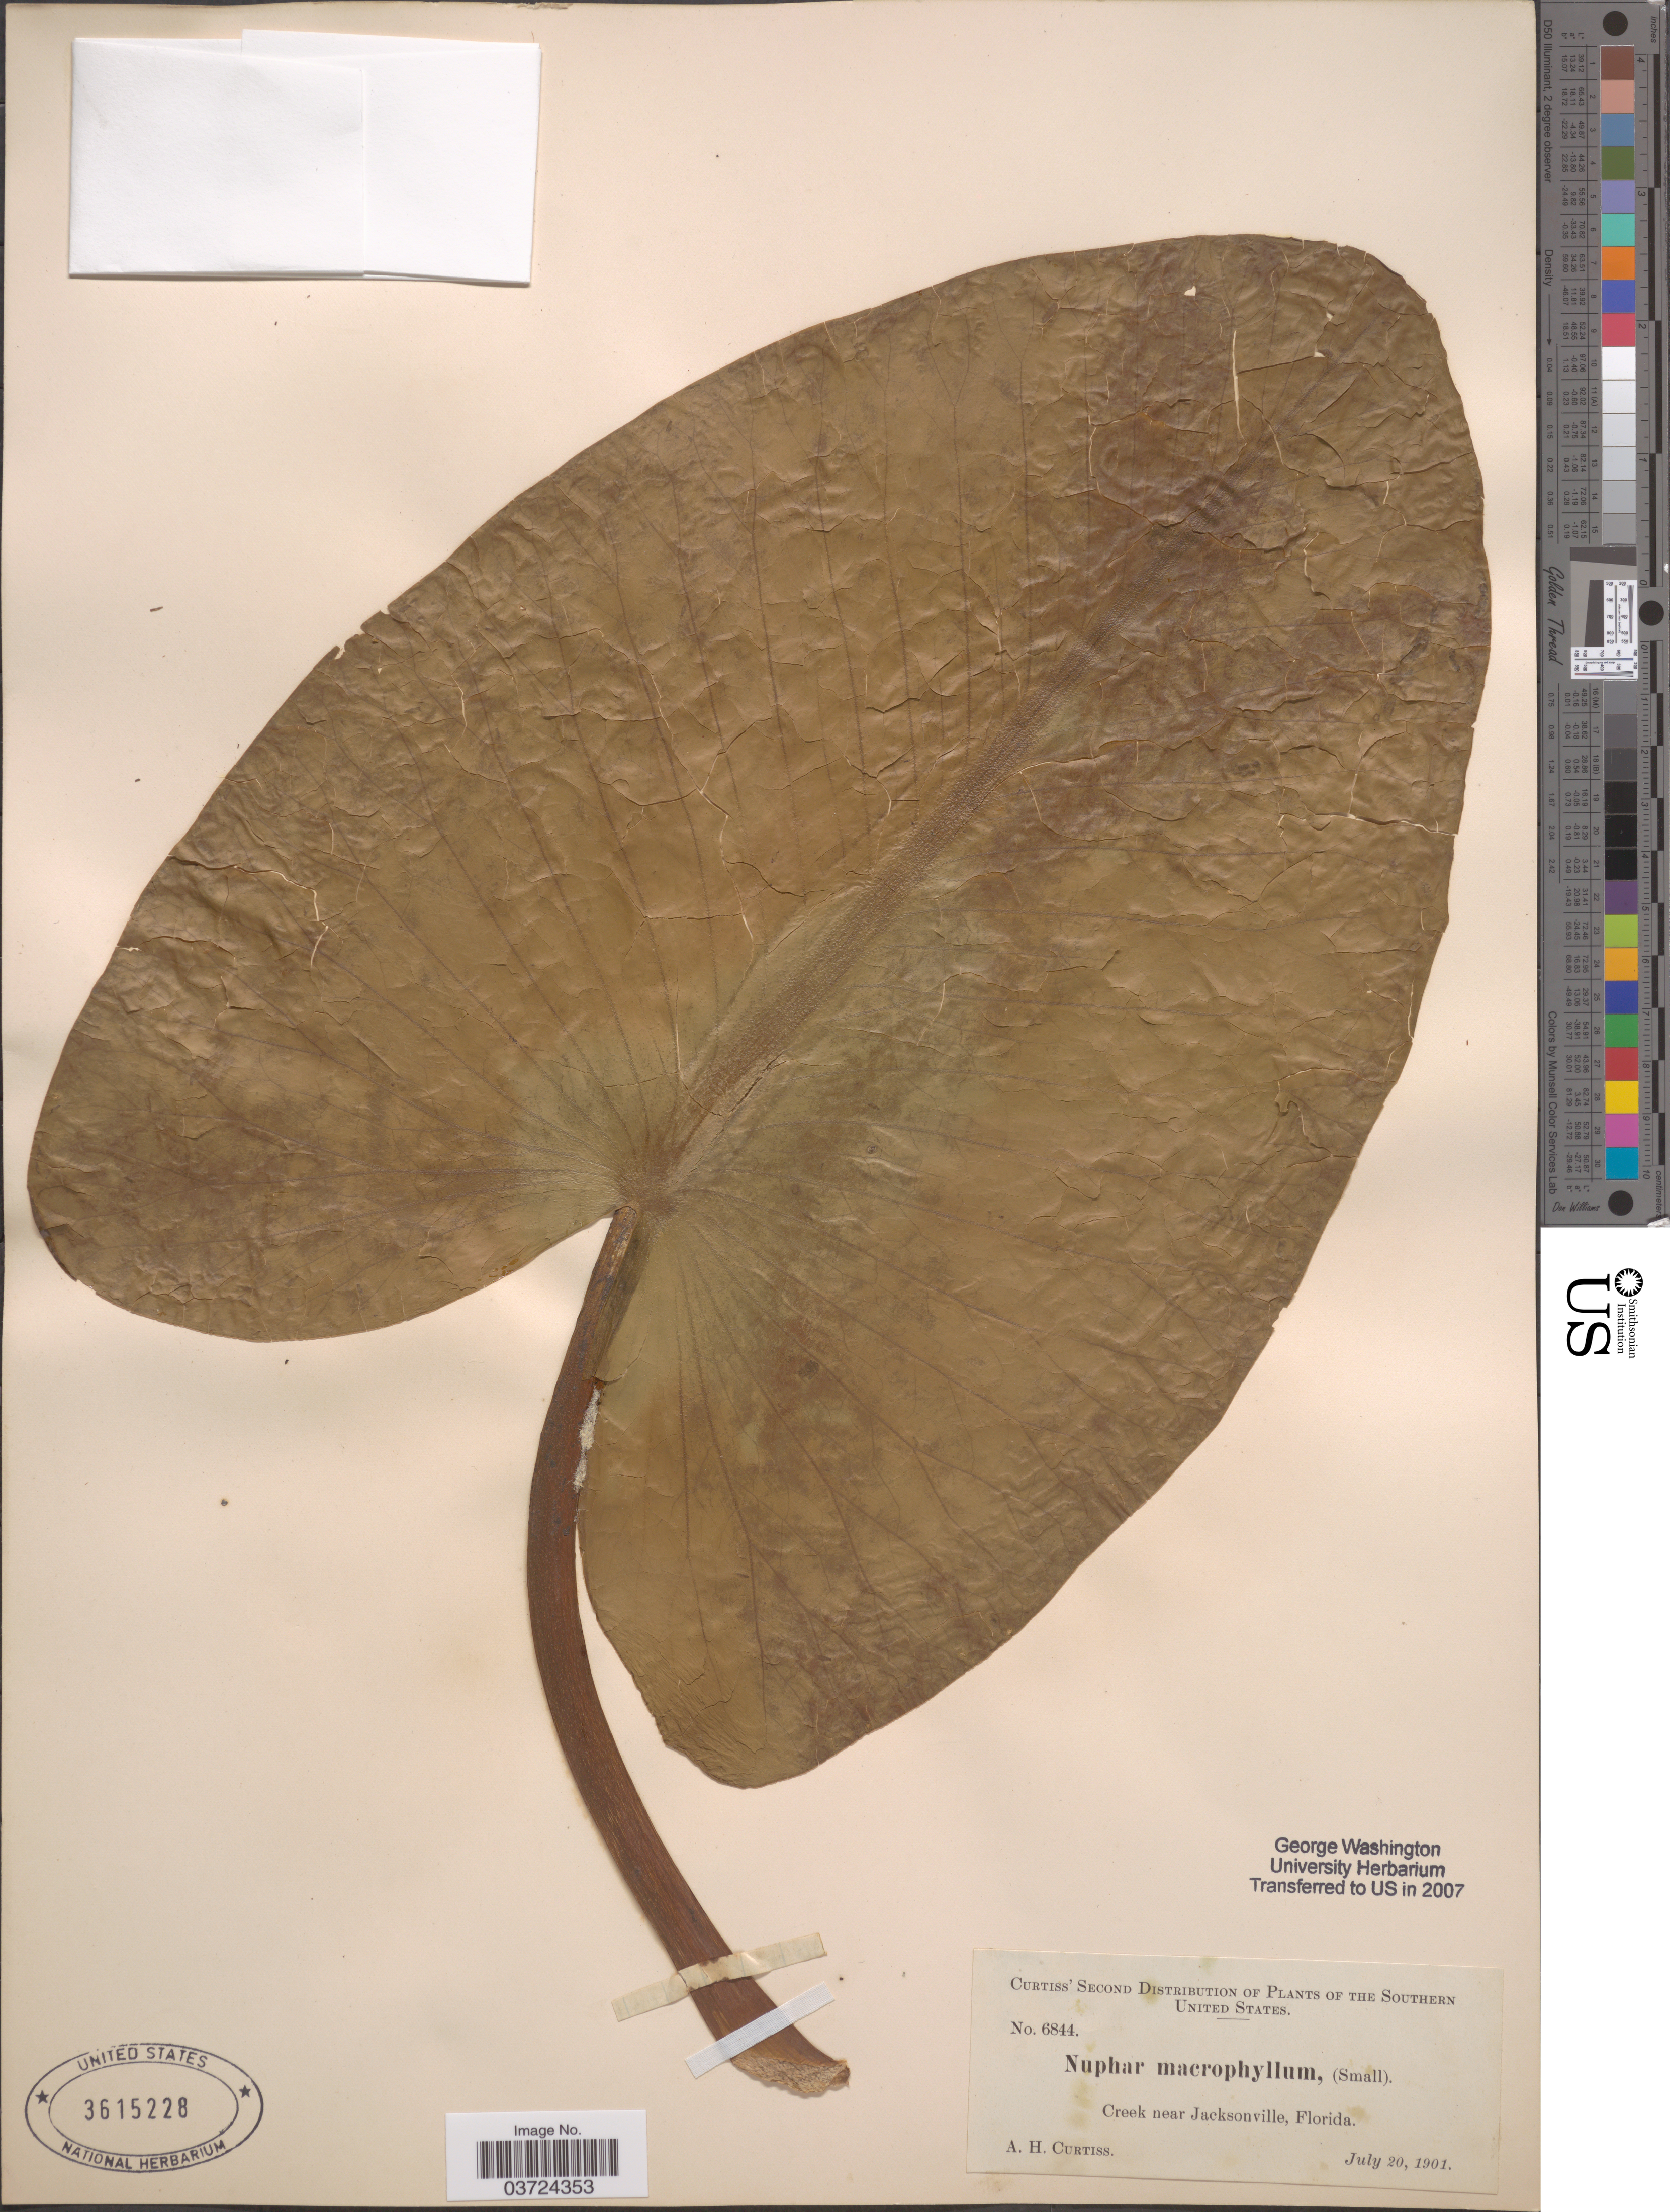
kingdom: Plantae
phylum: Tracheophyta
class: Magnoliopsida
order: Nymphaeales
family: Nymphaeaceae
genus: Nuphar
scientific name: Nuphar advena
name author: (Aiton) W.T. Aiton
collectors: A. H. Curtiss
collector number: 6844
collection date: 1901-07-20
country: United States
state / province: Florida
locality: The Southern United States. Creek near Jacksonville.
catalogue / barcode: US 3615228